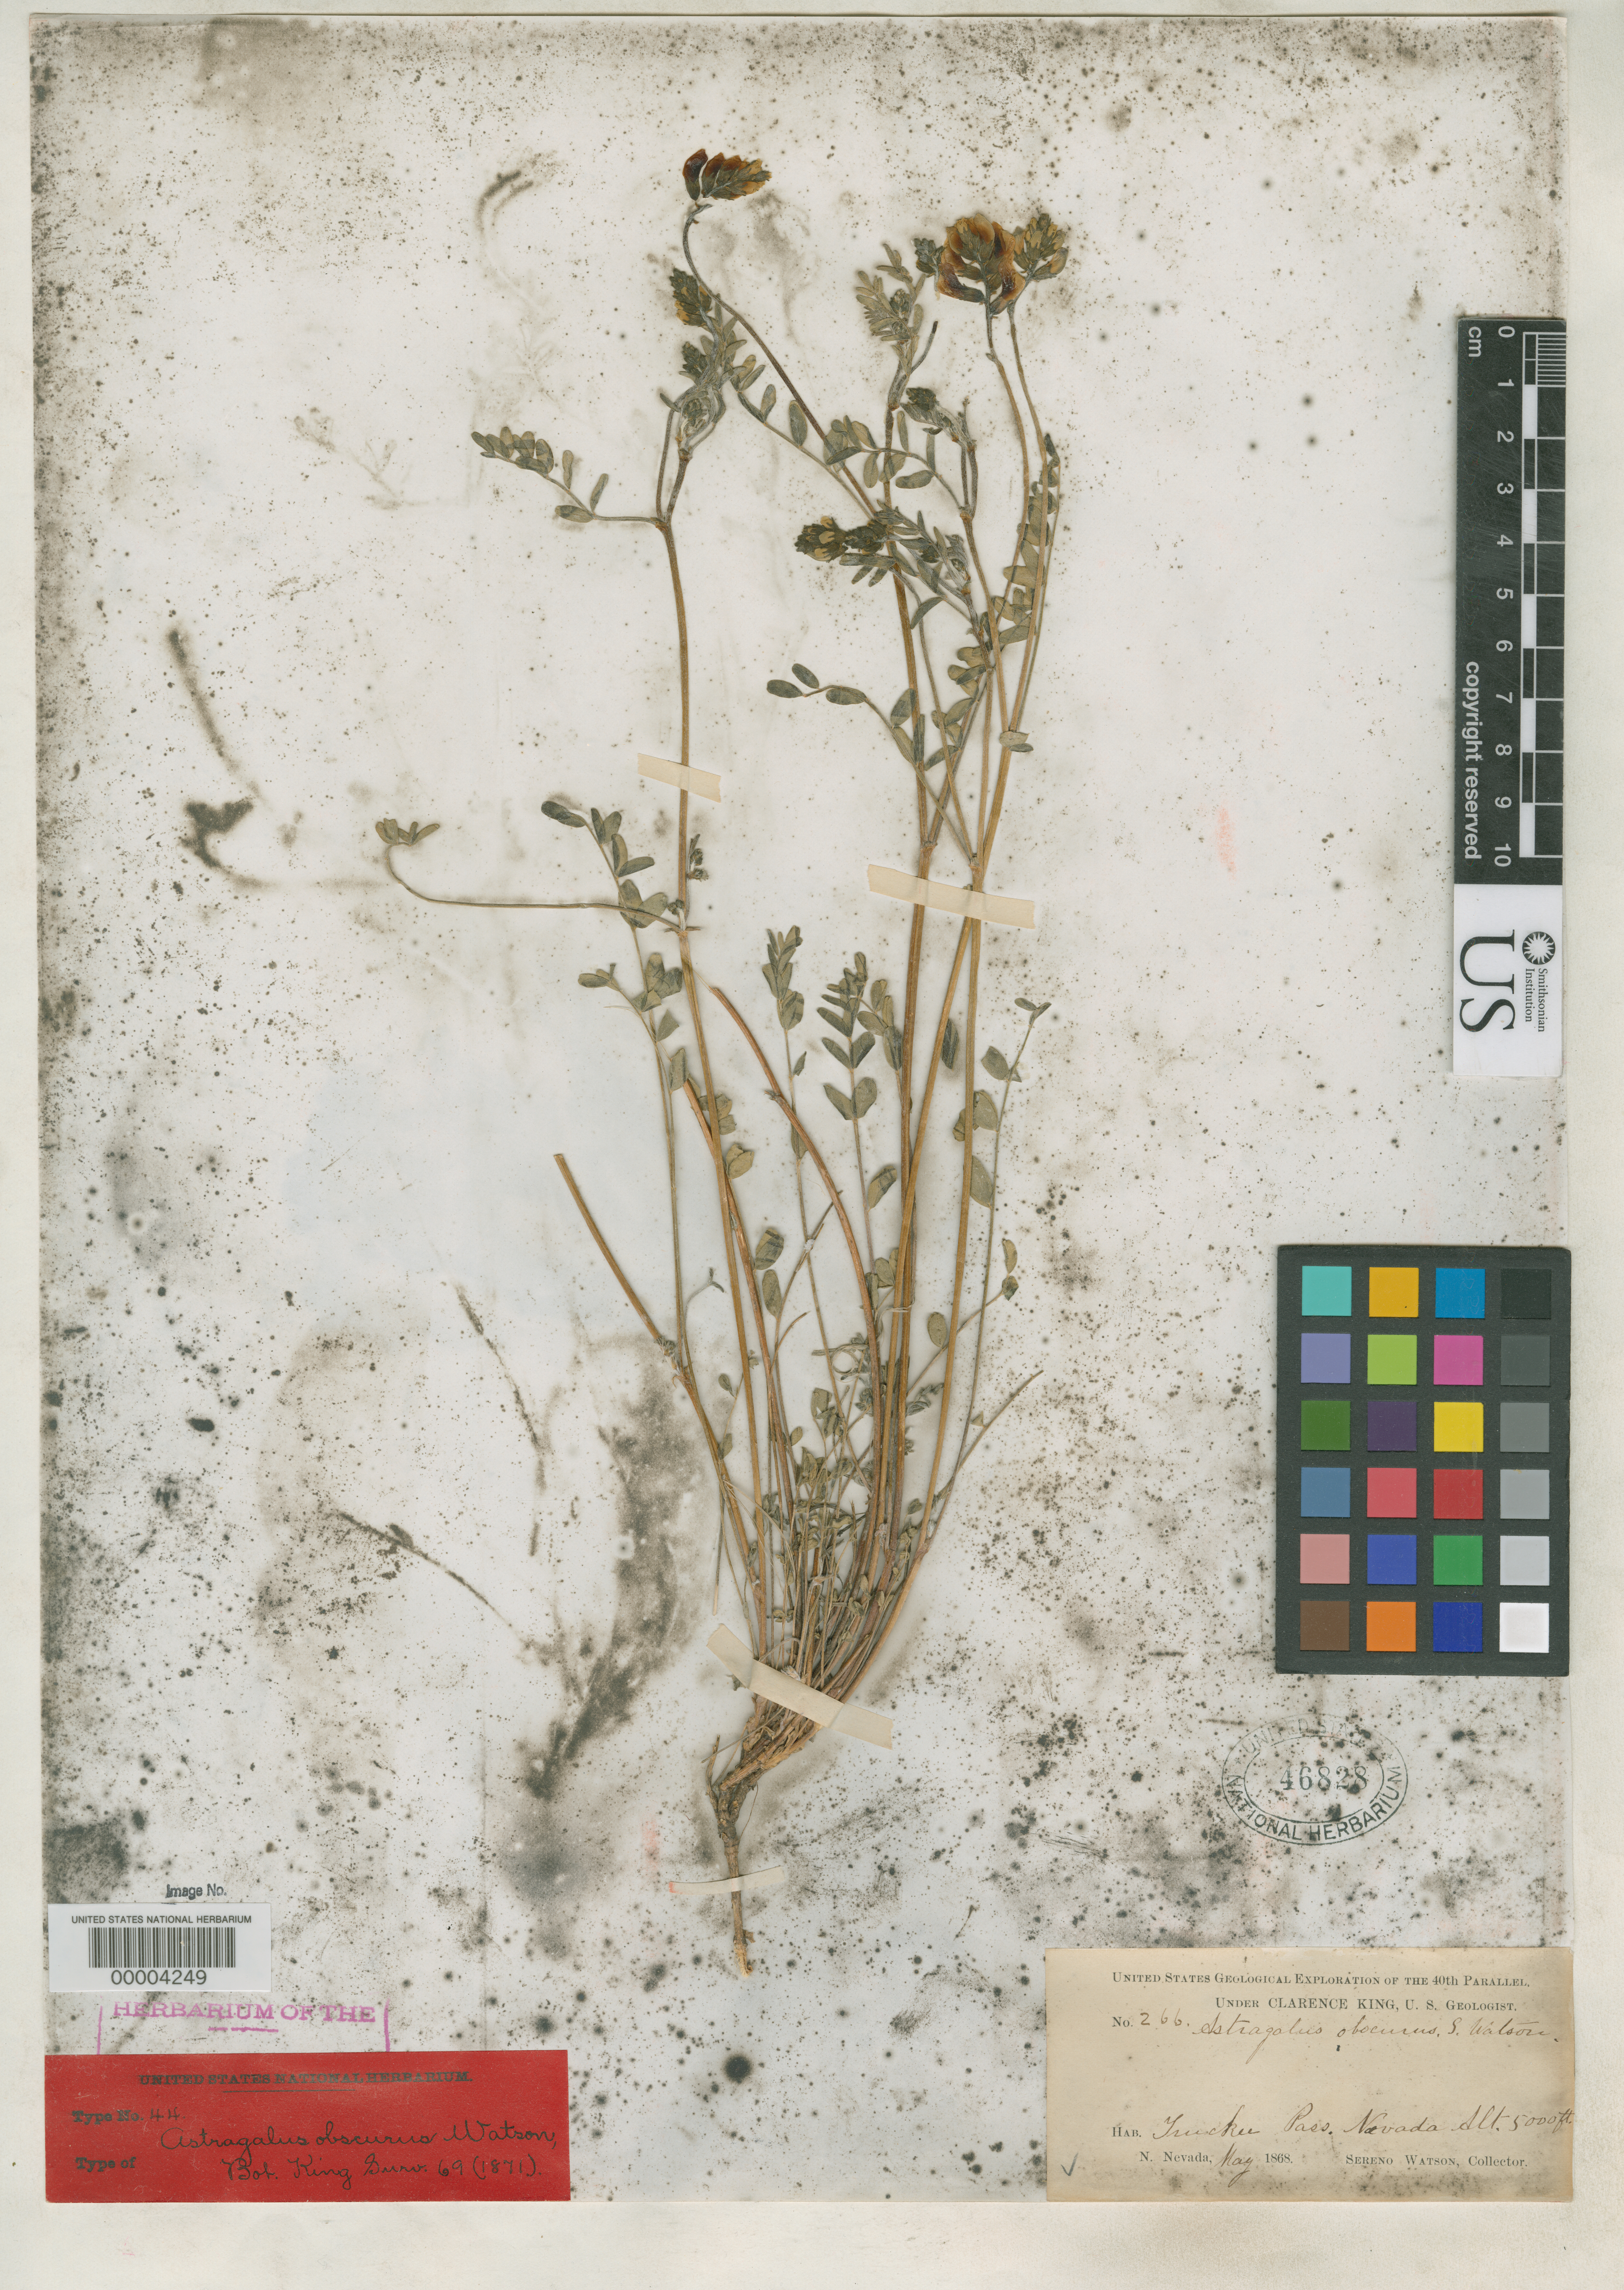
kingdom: Plantae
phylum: Tracheophyta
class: Magnoliopsida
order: Fabales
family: Fabaceae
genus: Astragalus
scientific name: Astragalus obscurus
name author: S. Watson in C. King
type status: Holotype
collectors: S. Watson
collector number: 266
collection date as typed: May 1868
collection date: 1868-05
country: United States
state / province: Nevada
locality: Truckee Pass.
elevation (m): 1676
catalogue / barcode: US 46828